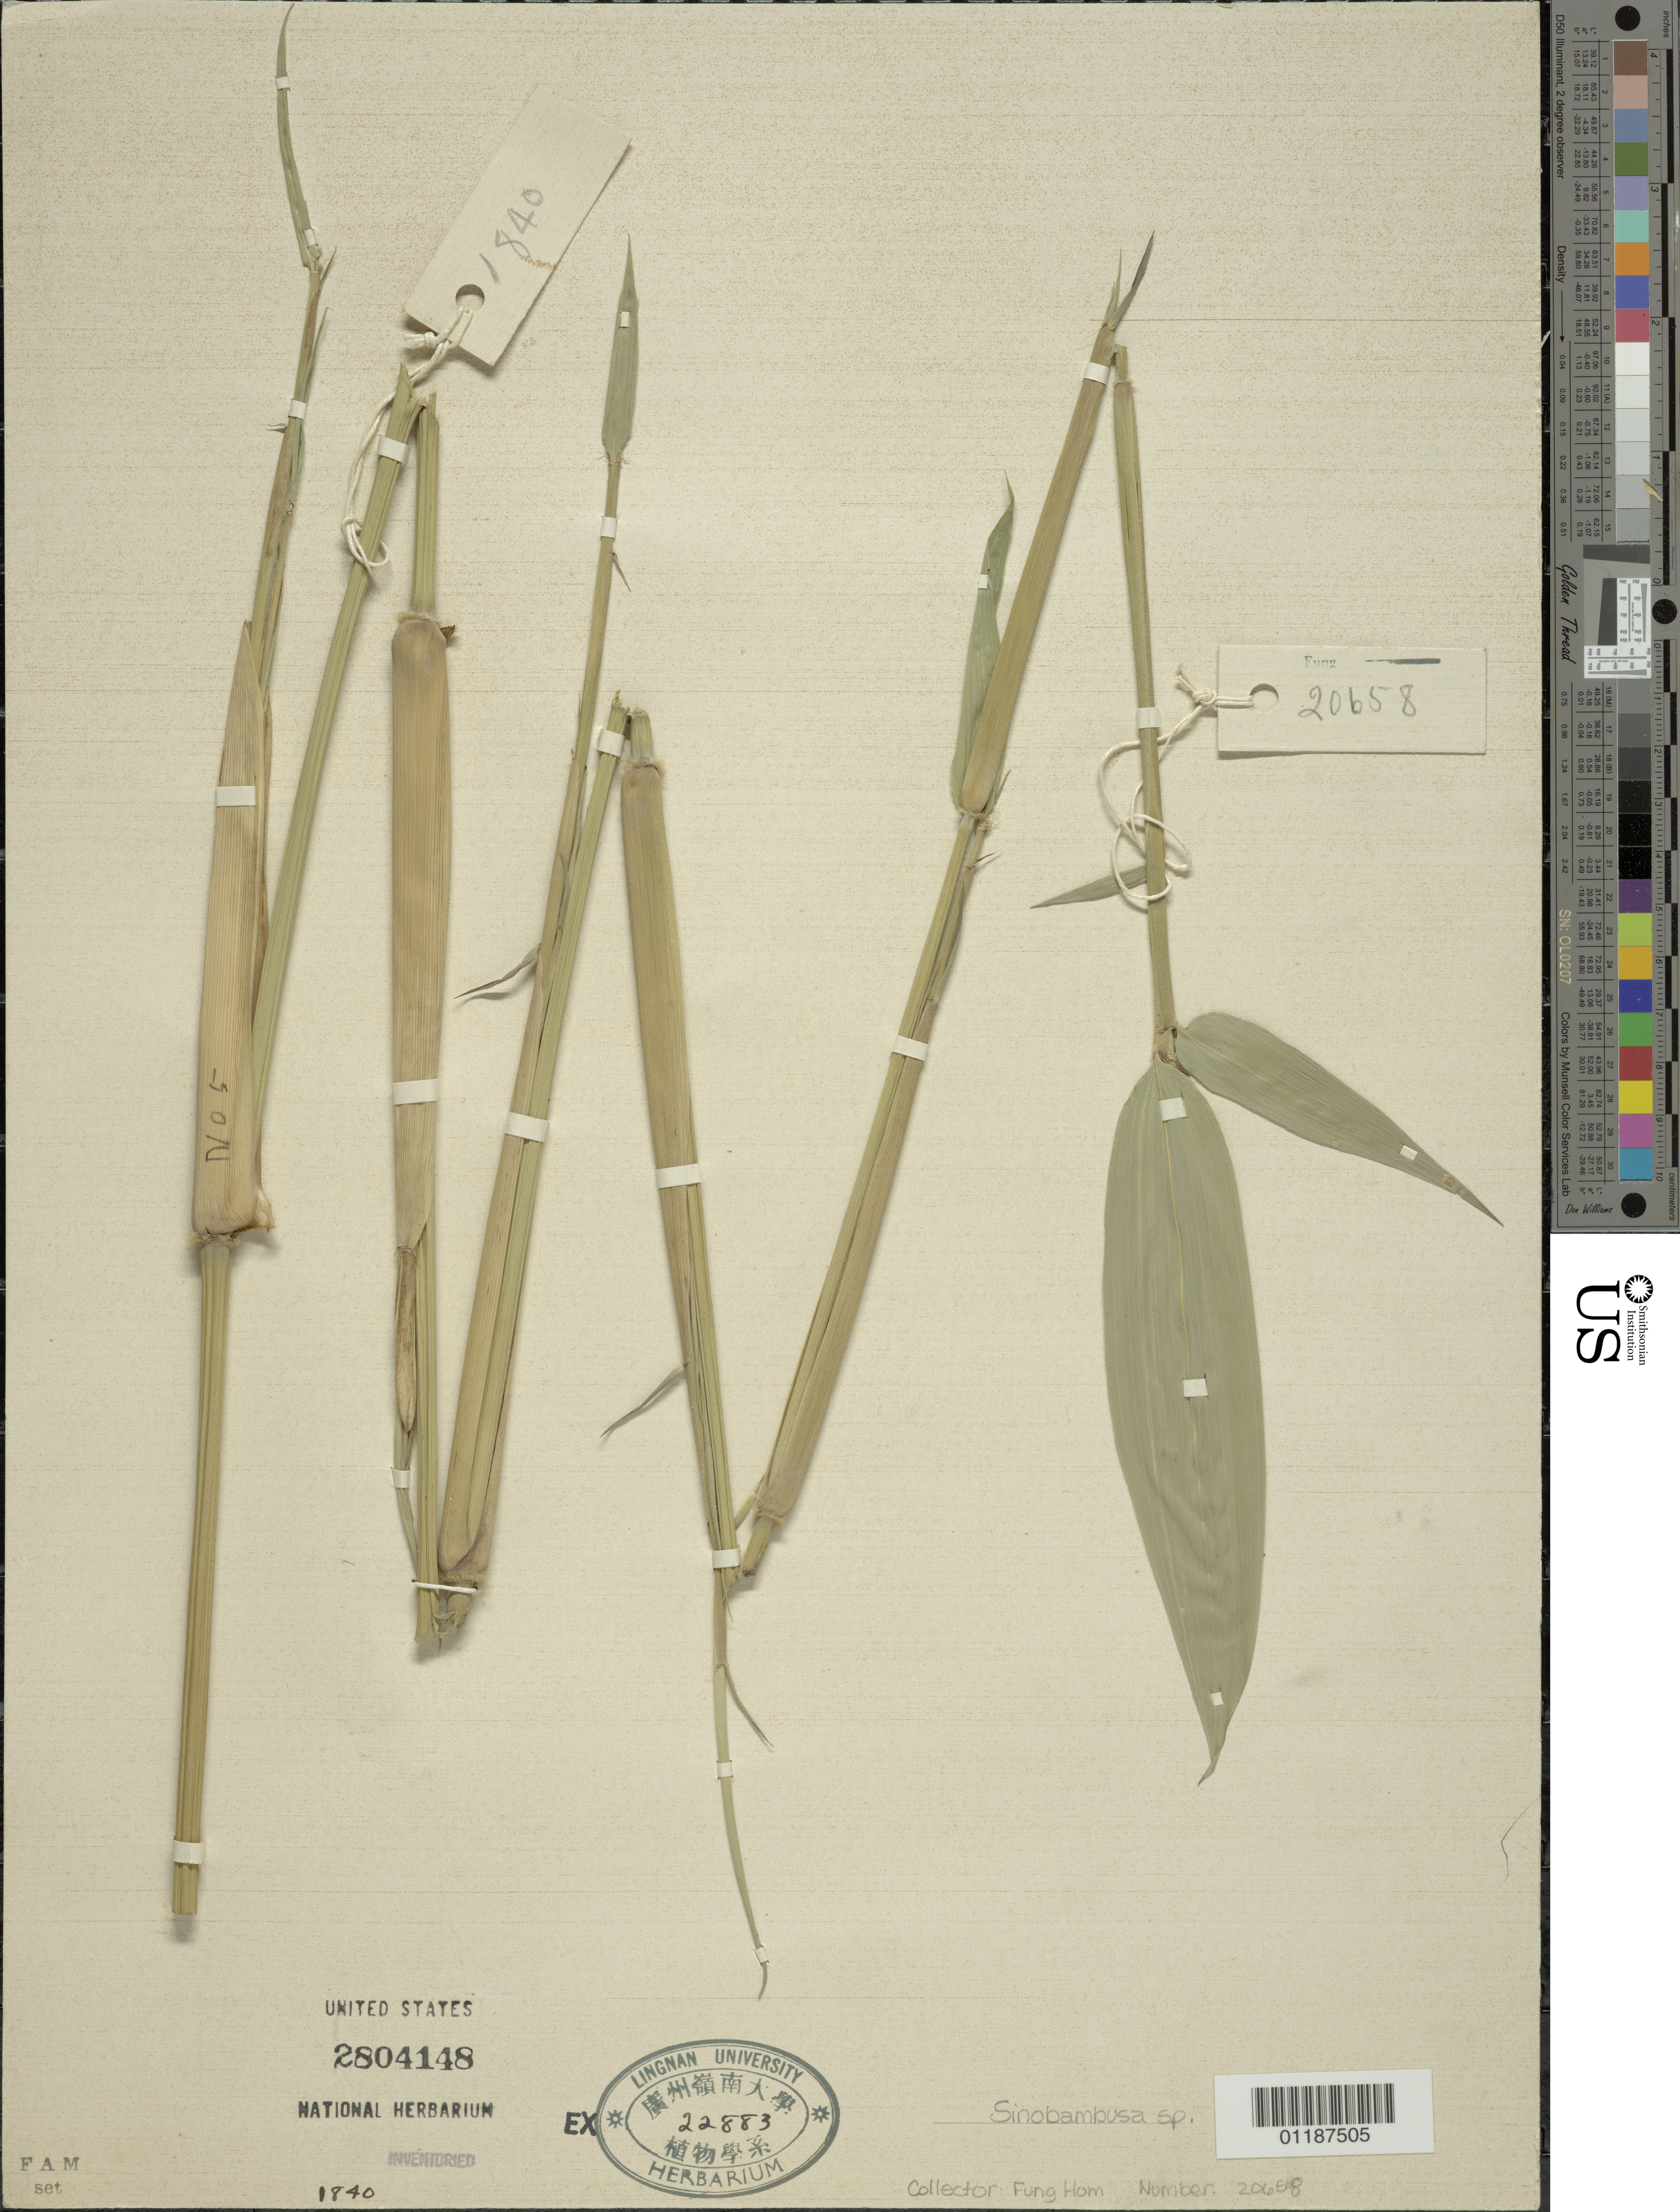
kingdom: Plantae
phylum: Tracheophyta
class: Liliopsida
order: Poales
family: Poaceae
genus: Sinobambusa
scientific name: Sinobambusa sp.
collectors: H. L. Fung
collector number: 20658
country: Panama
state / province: Chiriquí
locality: Around San Felix.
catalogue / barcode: US 2804148